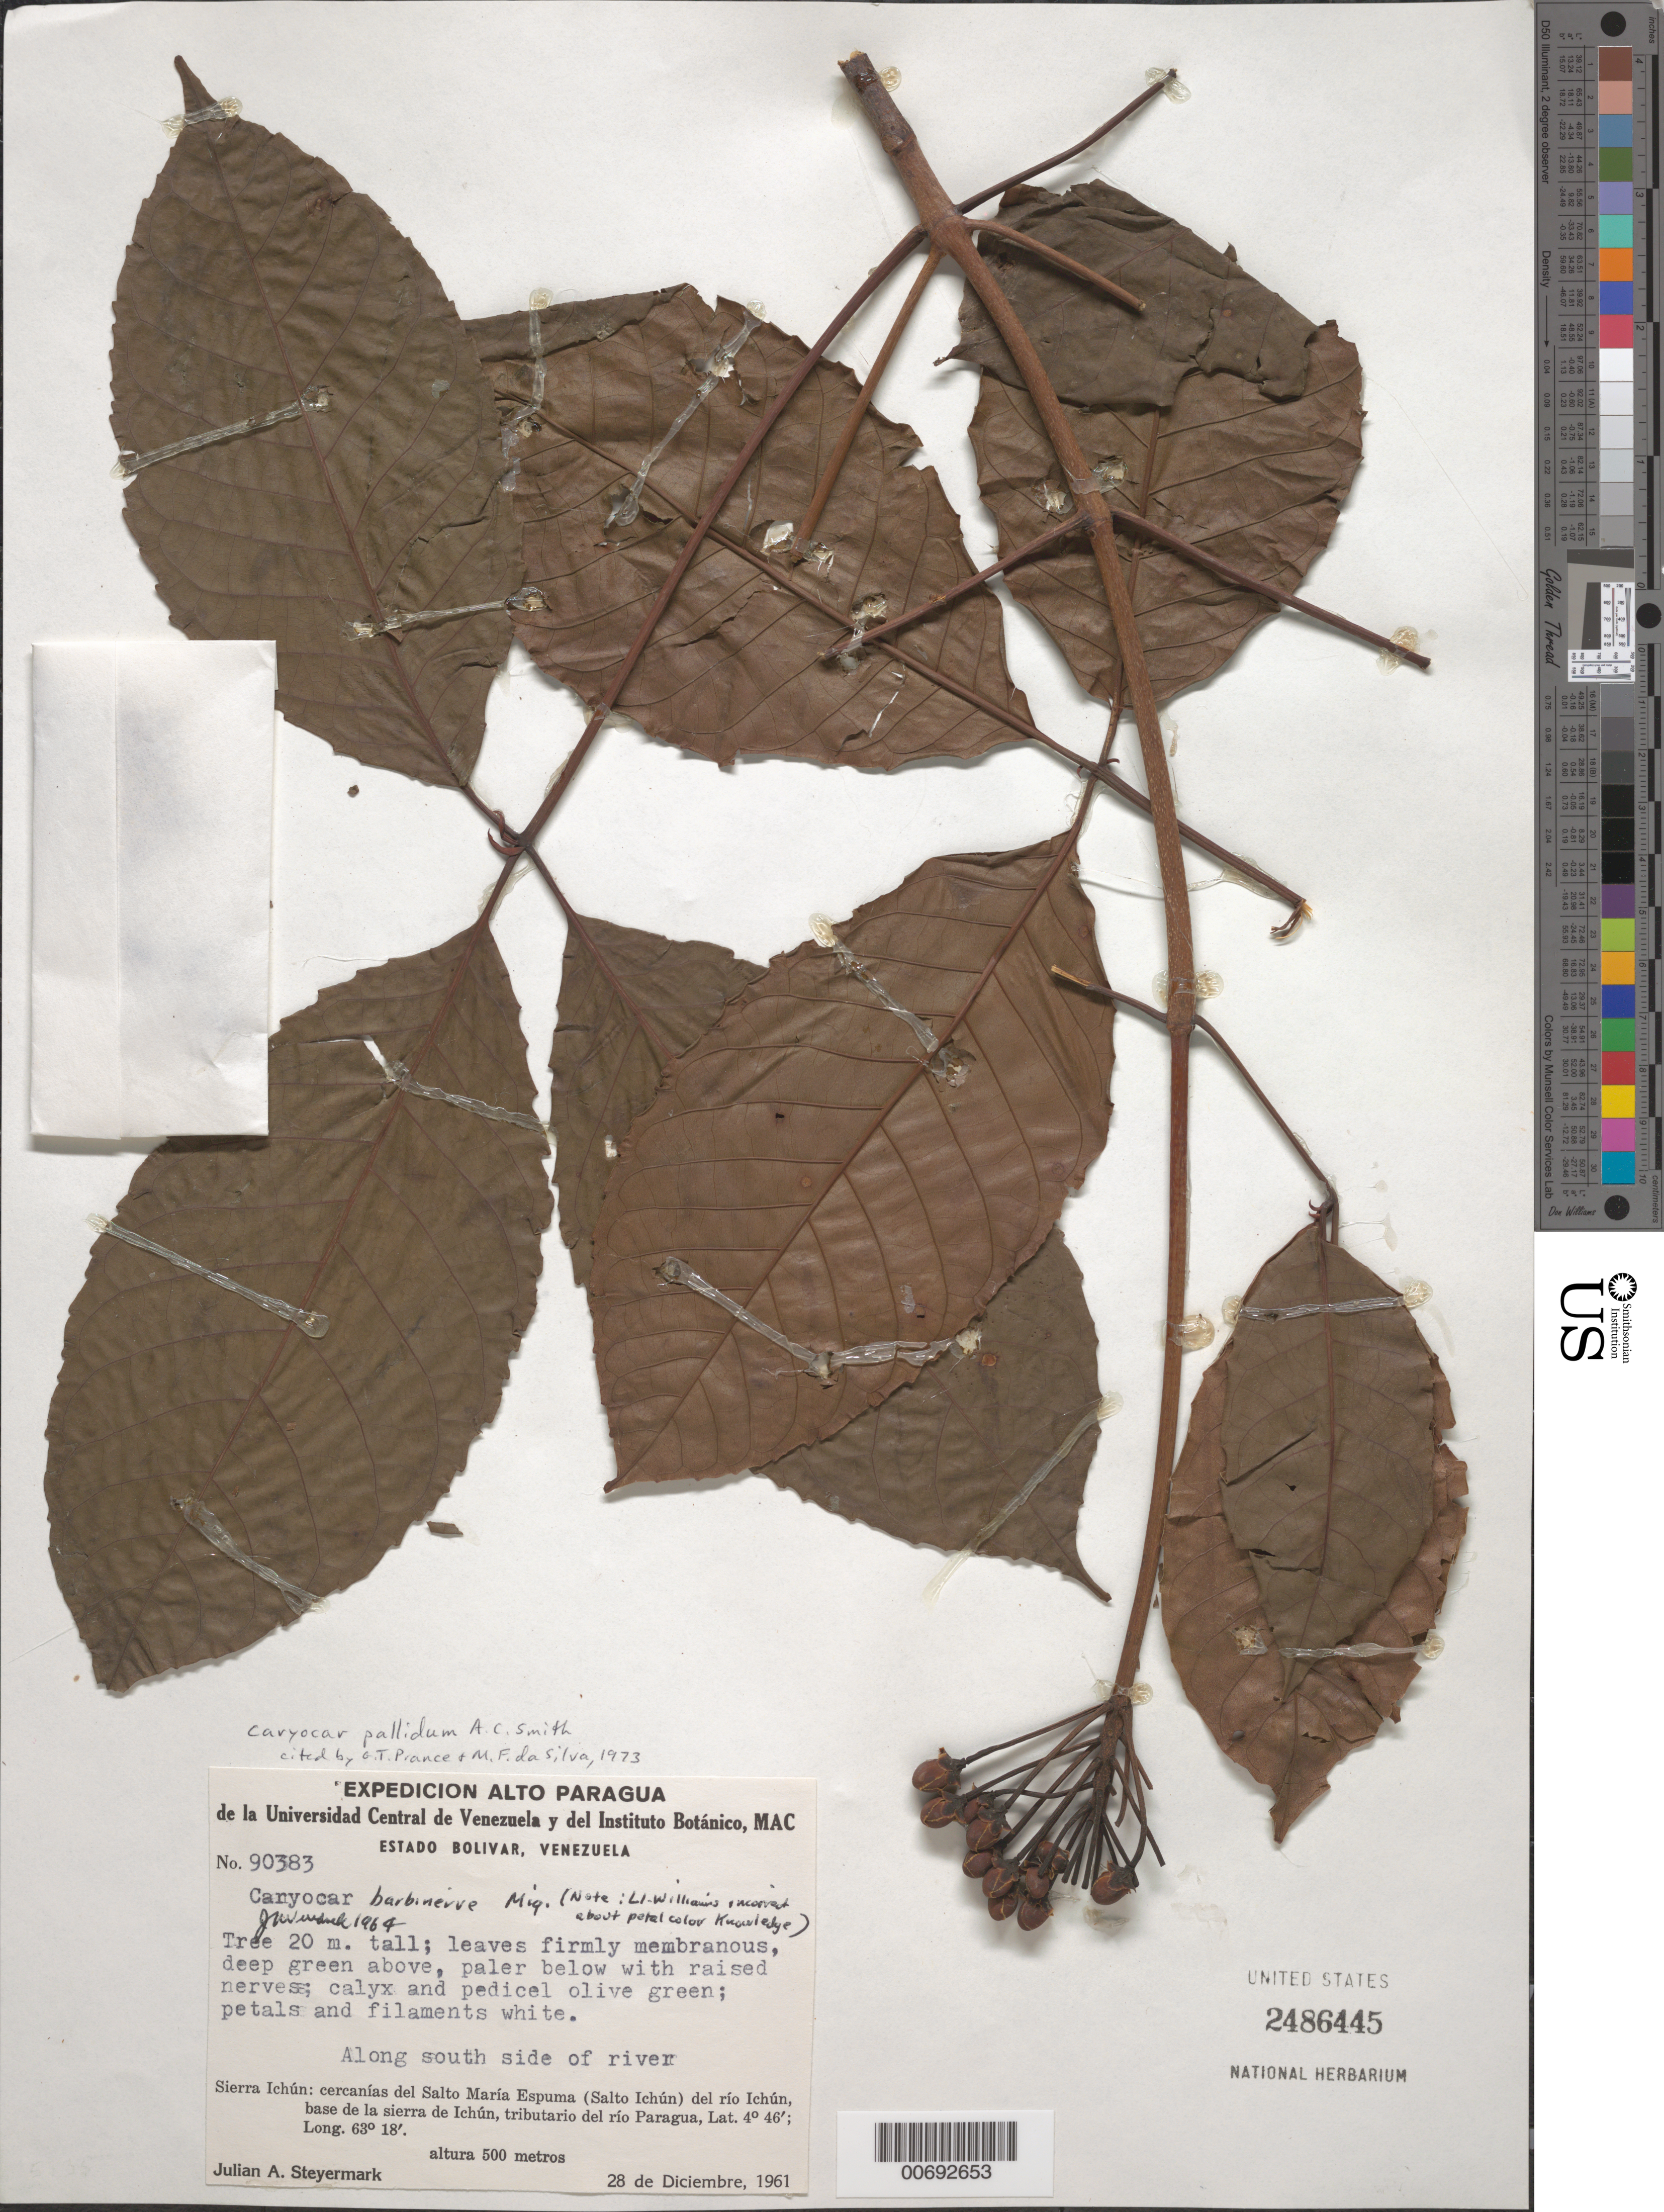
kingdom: Plantae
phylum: Tracheophyta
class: Magnoliopsida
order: Malpighiales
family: Caryocaraceae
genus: Caryocar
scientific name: Caryocar pallidum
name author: A.C. Sm.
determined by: Prance, G. T.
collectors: J. Steyermark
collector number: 90383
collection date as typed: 28-Dec-61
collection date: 1961-12-28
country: Venezuela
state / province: Bolívar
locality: Sierra Ichún, Salto María Espuma (Salto Ichún) del Río Ichún (tributary of río Paragua), base de la sierra de Ichún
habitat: Along river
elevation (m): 500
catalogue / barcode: US 2486445